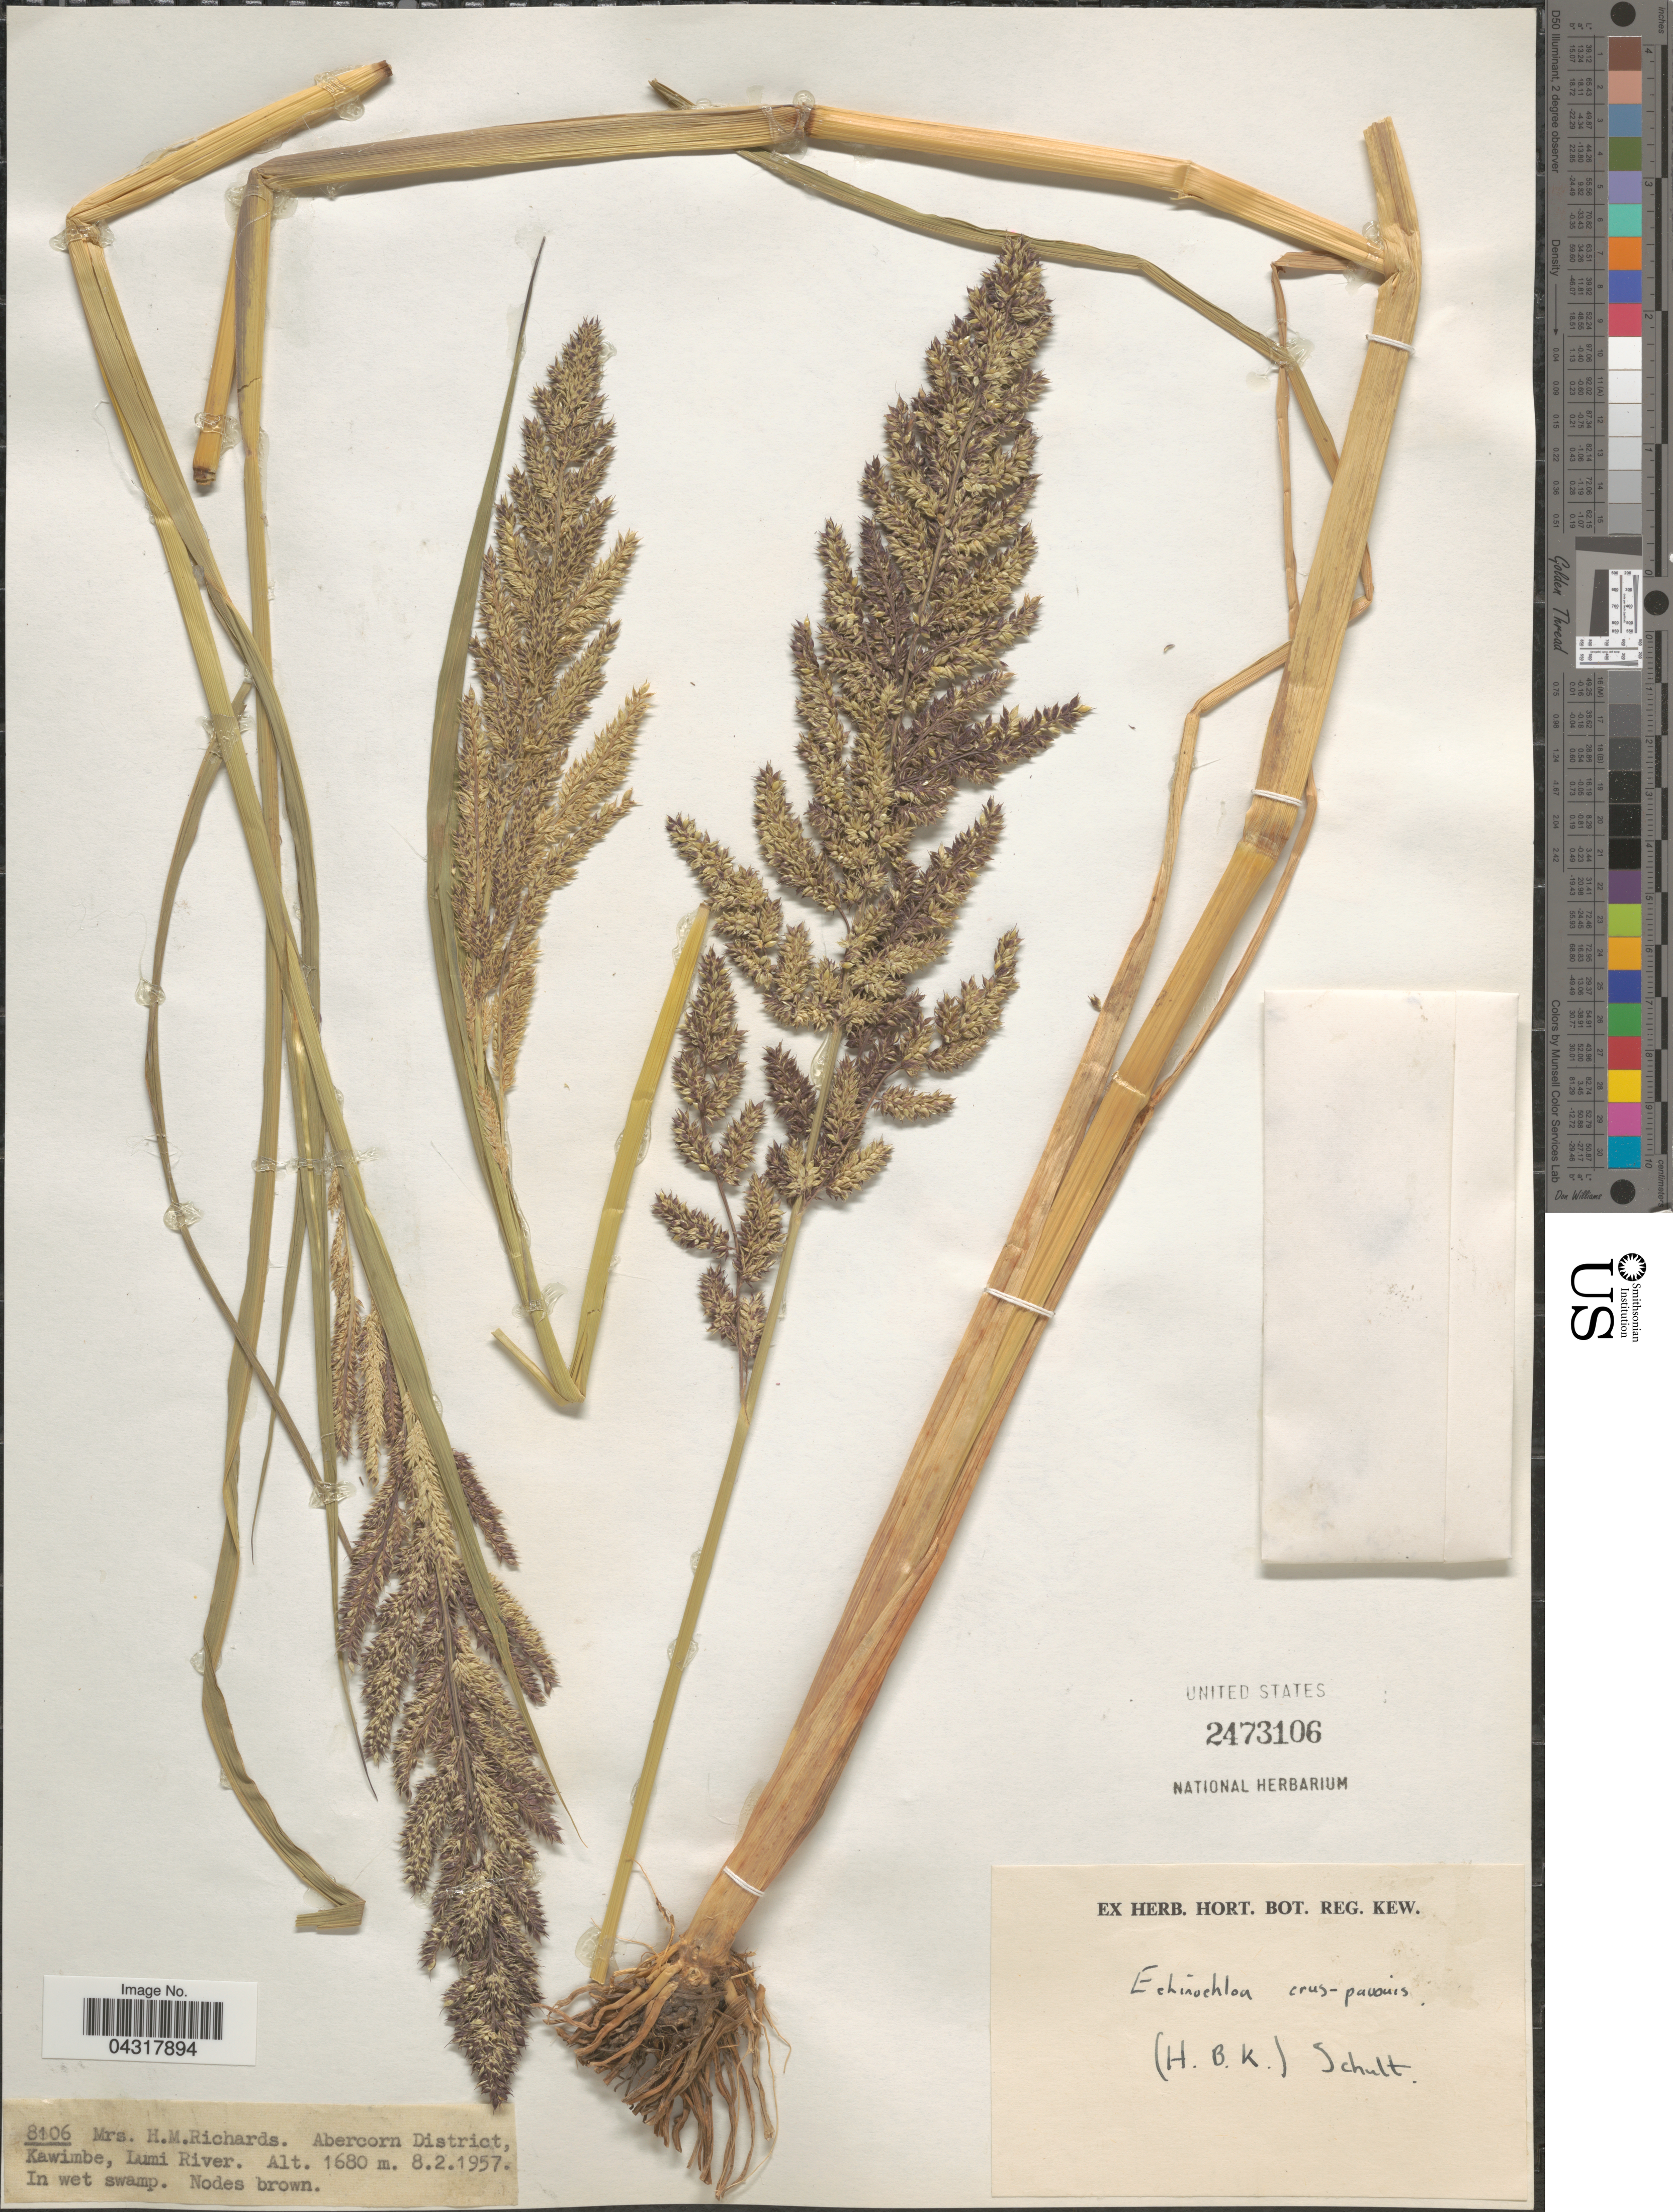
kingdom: Plantae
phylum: Tracheophyta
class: Liliopsida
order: Poales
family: Poaceae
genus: Echinochloa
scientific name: Echinochloa crus-pavonis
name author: (Kunth) Schult.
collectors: H. Richards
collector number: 8106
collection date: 1957-02-08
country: Zambia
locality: Abercorn District, Kawimbe, Lumi River.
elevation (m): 1680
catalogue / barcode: US 2473106